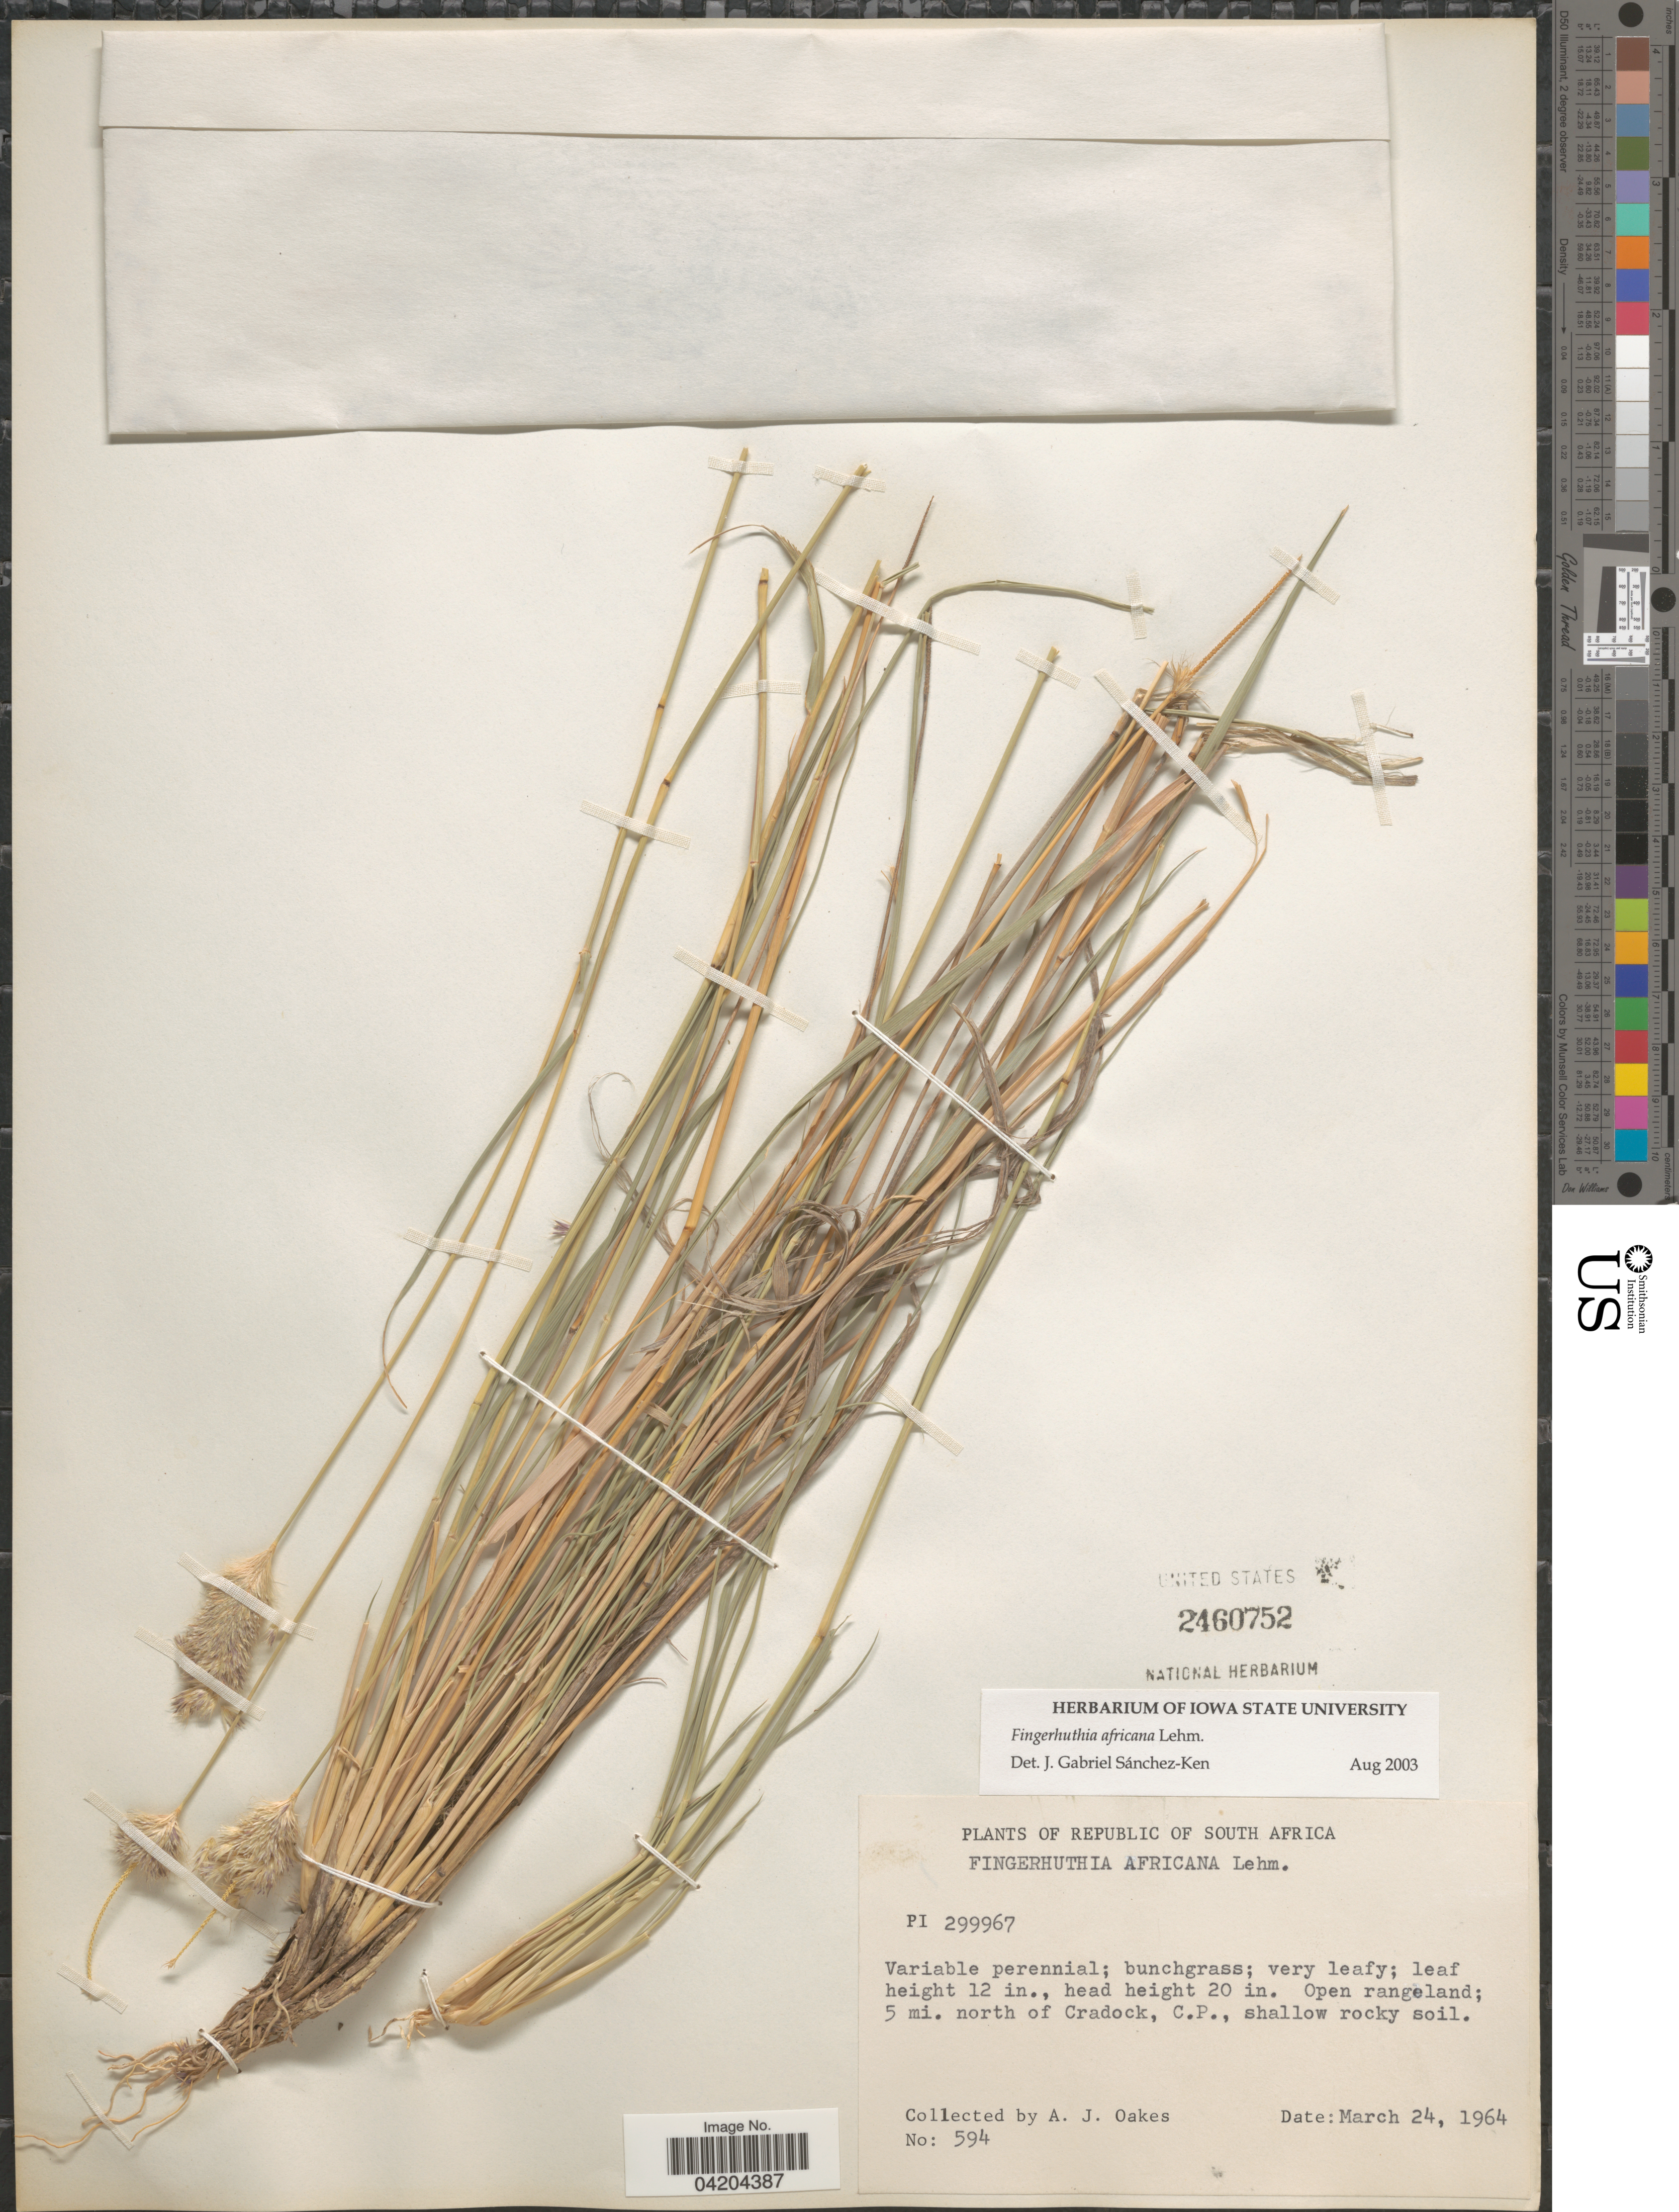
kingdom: Plantae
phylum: Tracheophyta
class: Liliopsida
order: Poales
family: Poaceae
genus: Fingerhuthia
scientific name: Fingerhuthia africana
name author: Nees ex Lehm.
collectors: A. Oakes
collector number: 594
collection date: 1964-03-24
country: South Africa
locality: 5 mi. north of Cradock, C.P.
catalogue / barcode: US 2460752